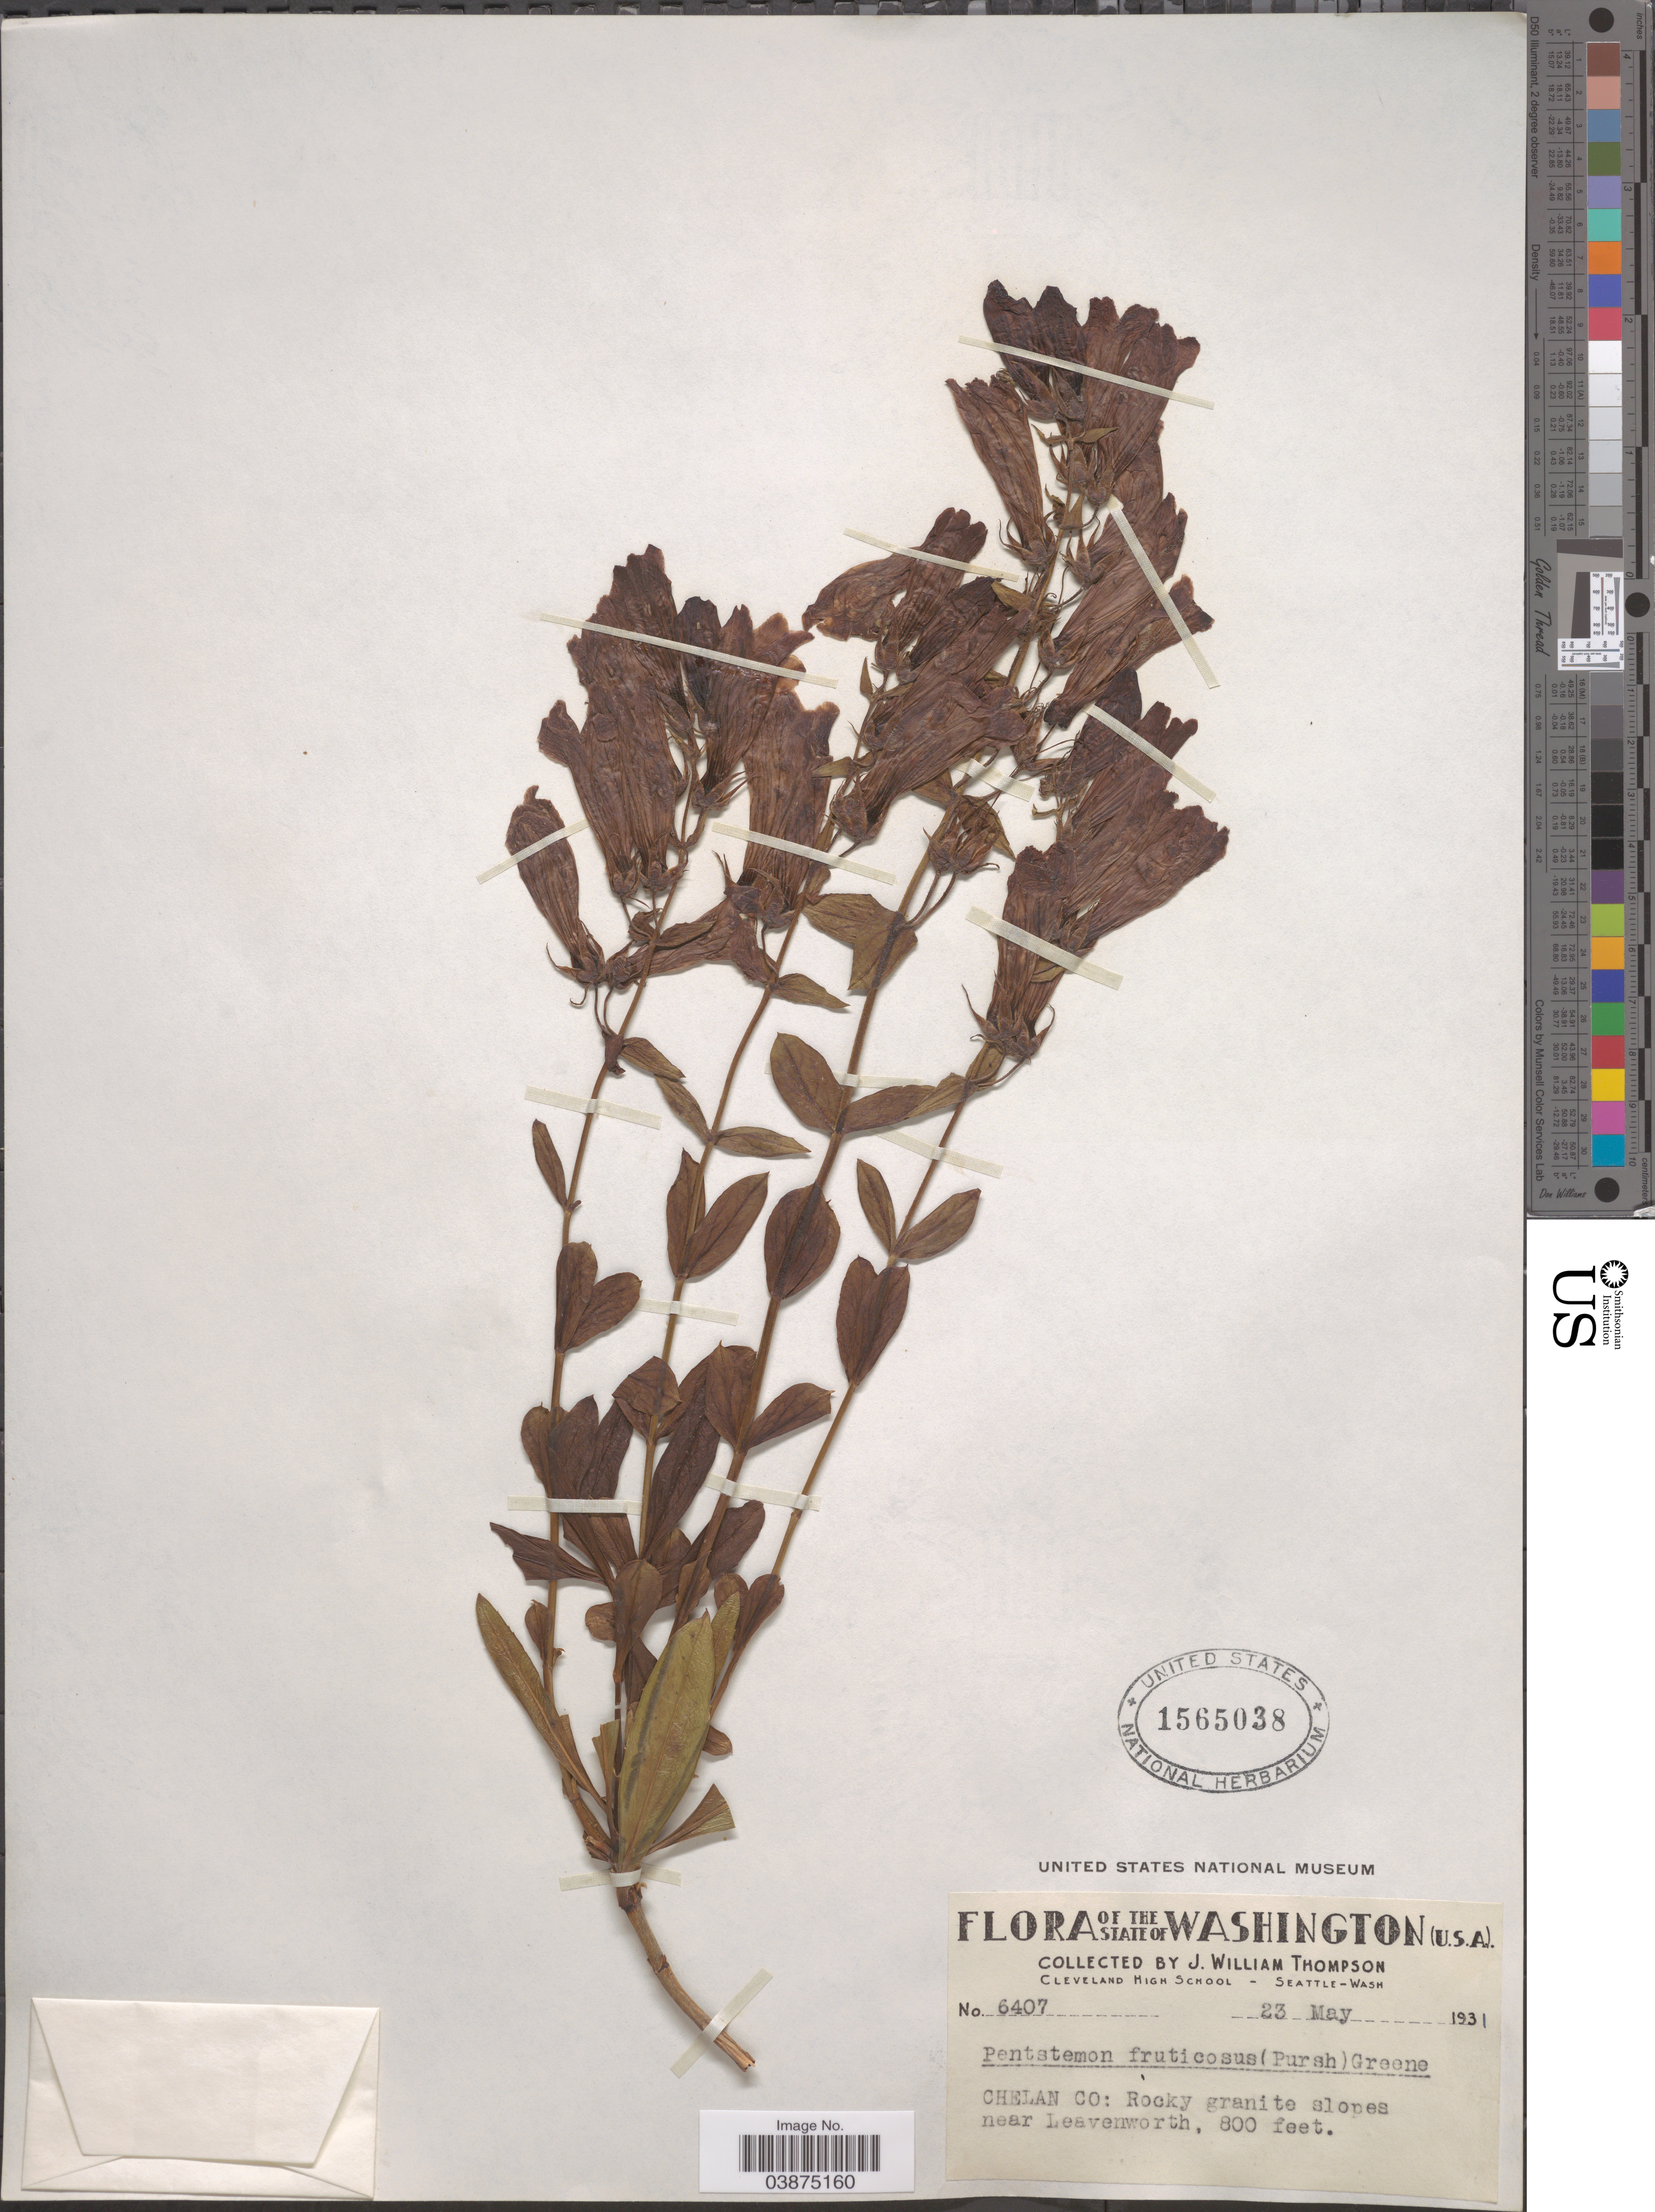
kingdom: Plantae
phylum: Tracheophyta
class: Magnoliopsida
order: Lamiales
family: Plantaginaceae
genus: Penstemon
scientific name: Penstemon fruticosus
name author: (Pursh) Greene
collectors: J. W. Thompson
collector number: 6407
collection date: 1931-05-23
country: United States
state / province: Washington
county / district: Chelan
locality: Chelan Co: near Leavenworth.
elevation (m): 244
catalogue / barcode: US 1565038